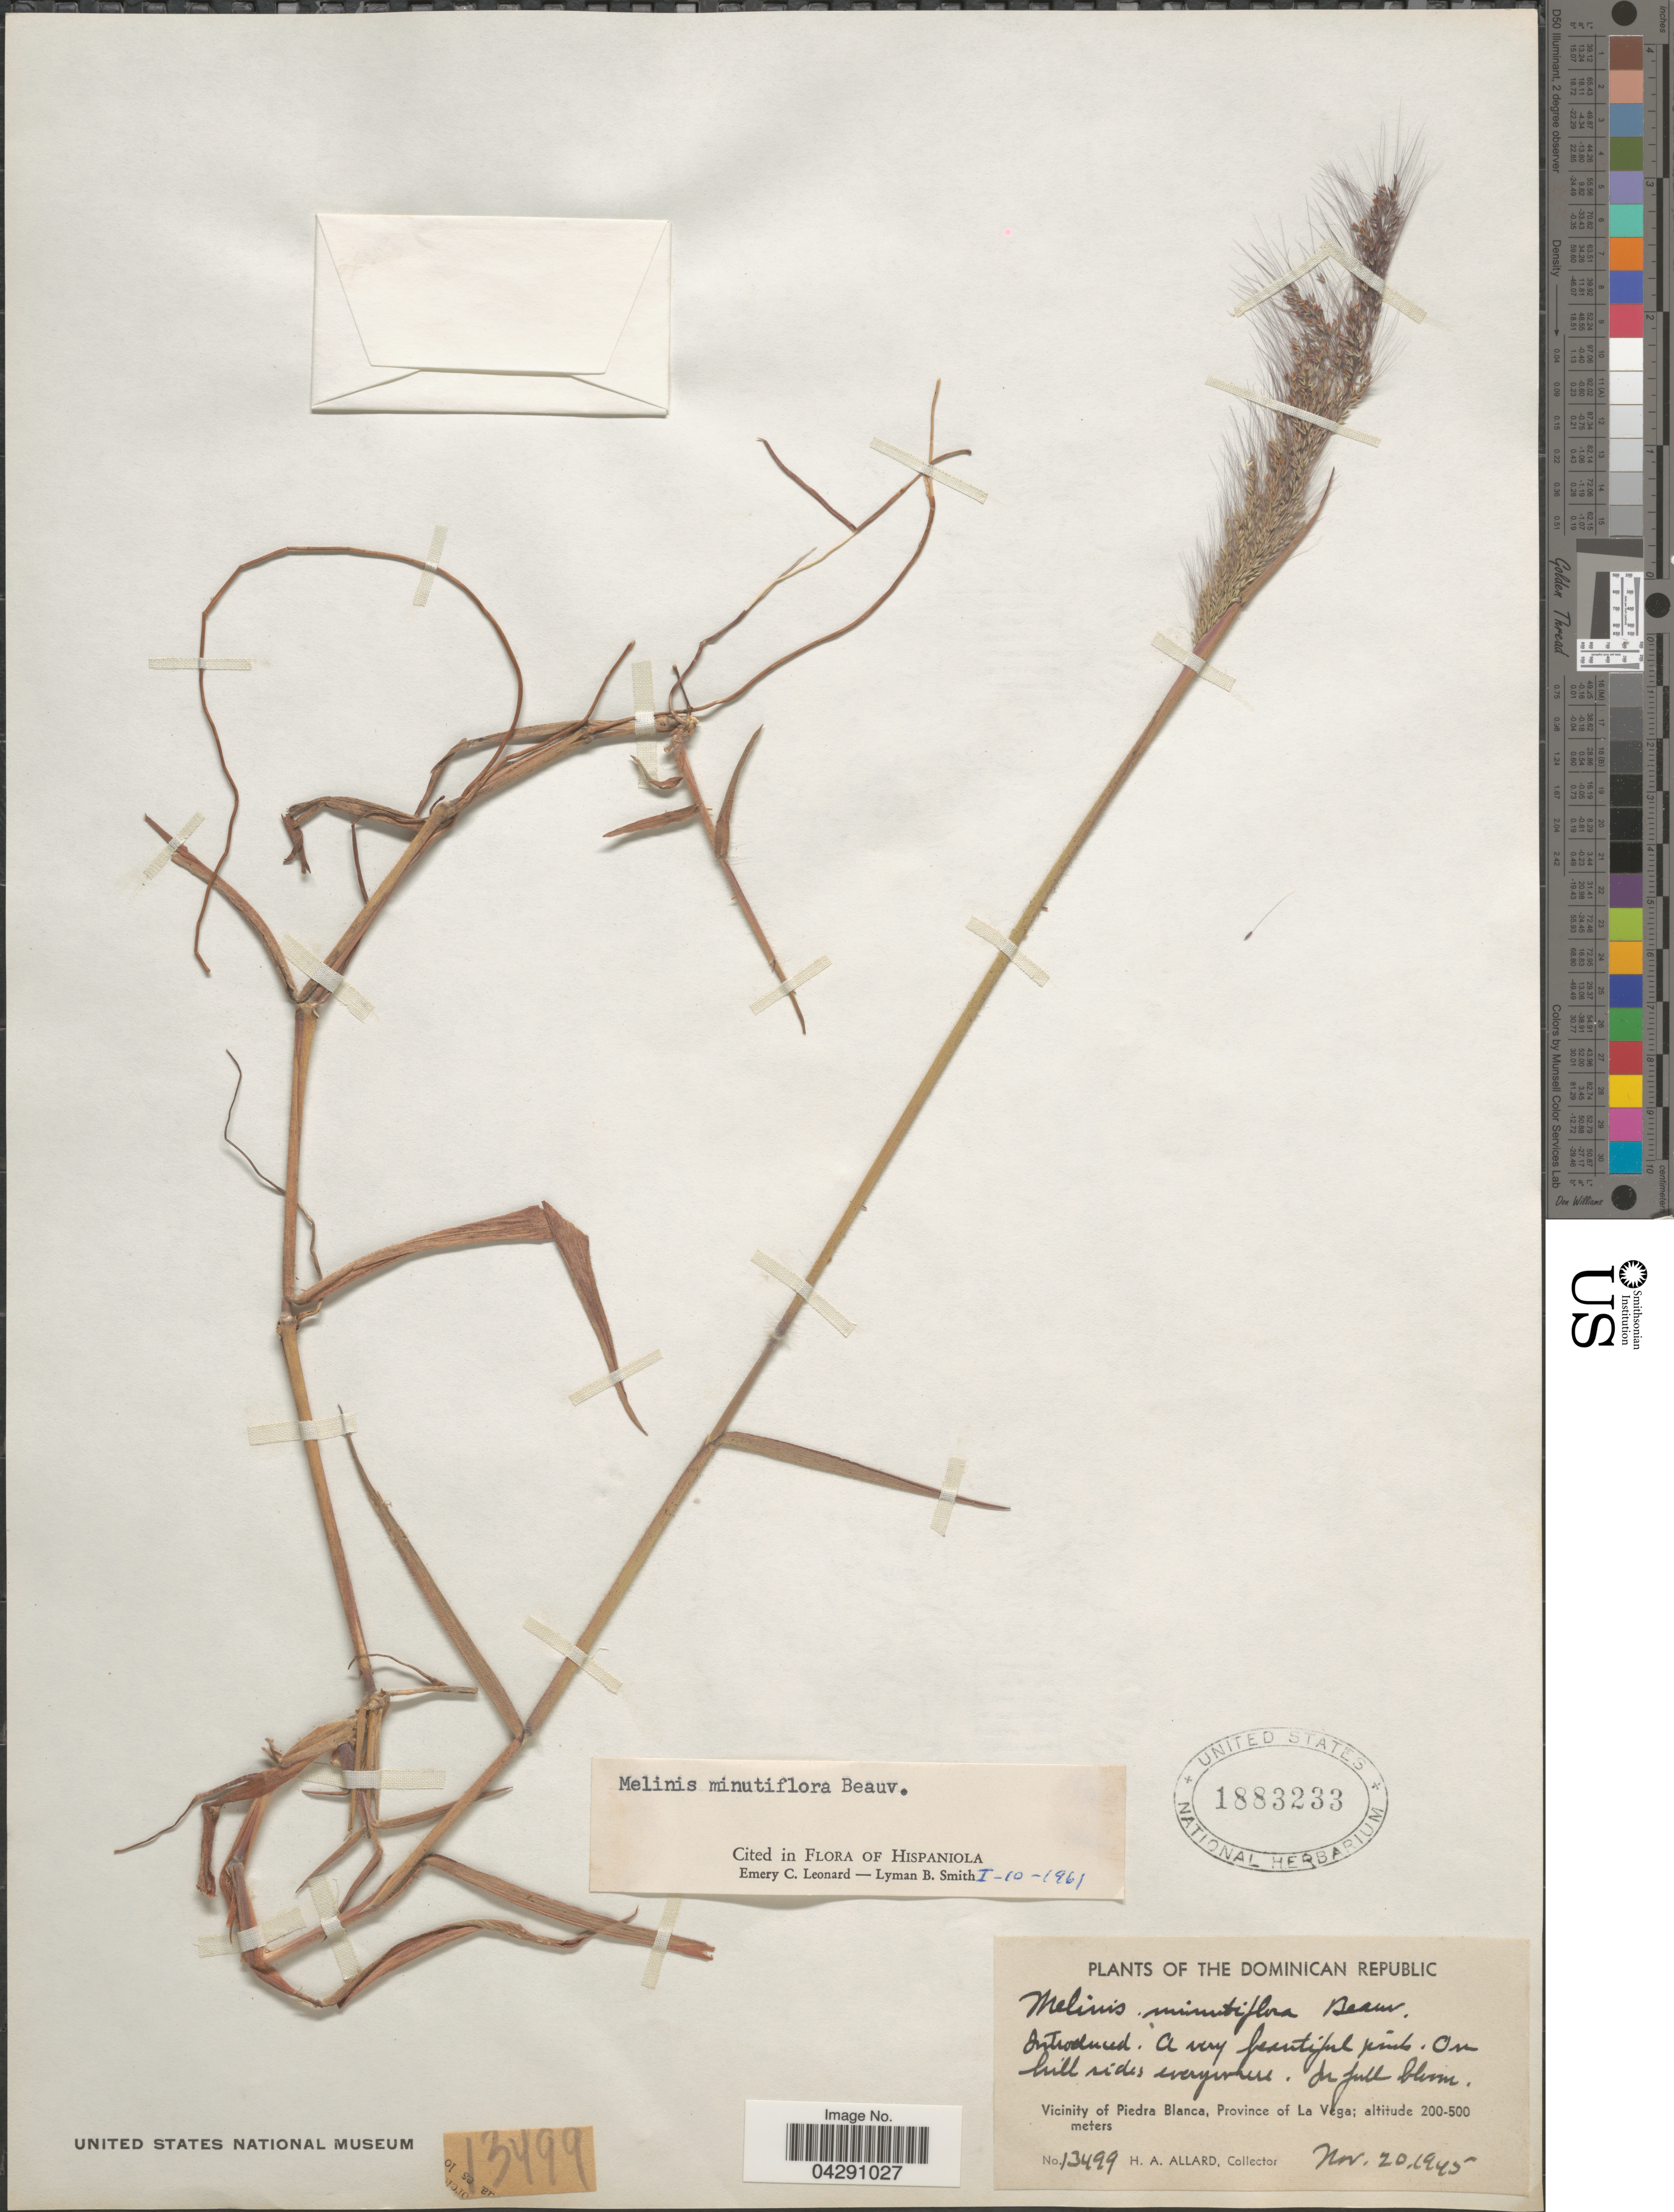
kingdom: Plantae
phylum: Tracheophyta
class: Liliopsida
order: Poales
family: Poaceae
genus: Melinis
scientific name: Melinis minutiflora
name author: P. Beauv.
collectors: H. A. Allard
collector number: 13499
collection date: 1945-11-20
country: Dominican Republic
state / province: La Vega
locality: Vicinity of Piedra Blanca.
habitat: on hillsides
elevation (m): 200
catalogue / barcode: US 1883233